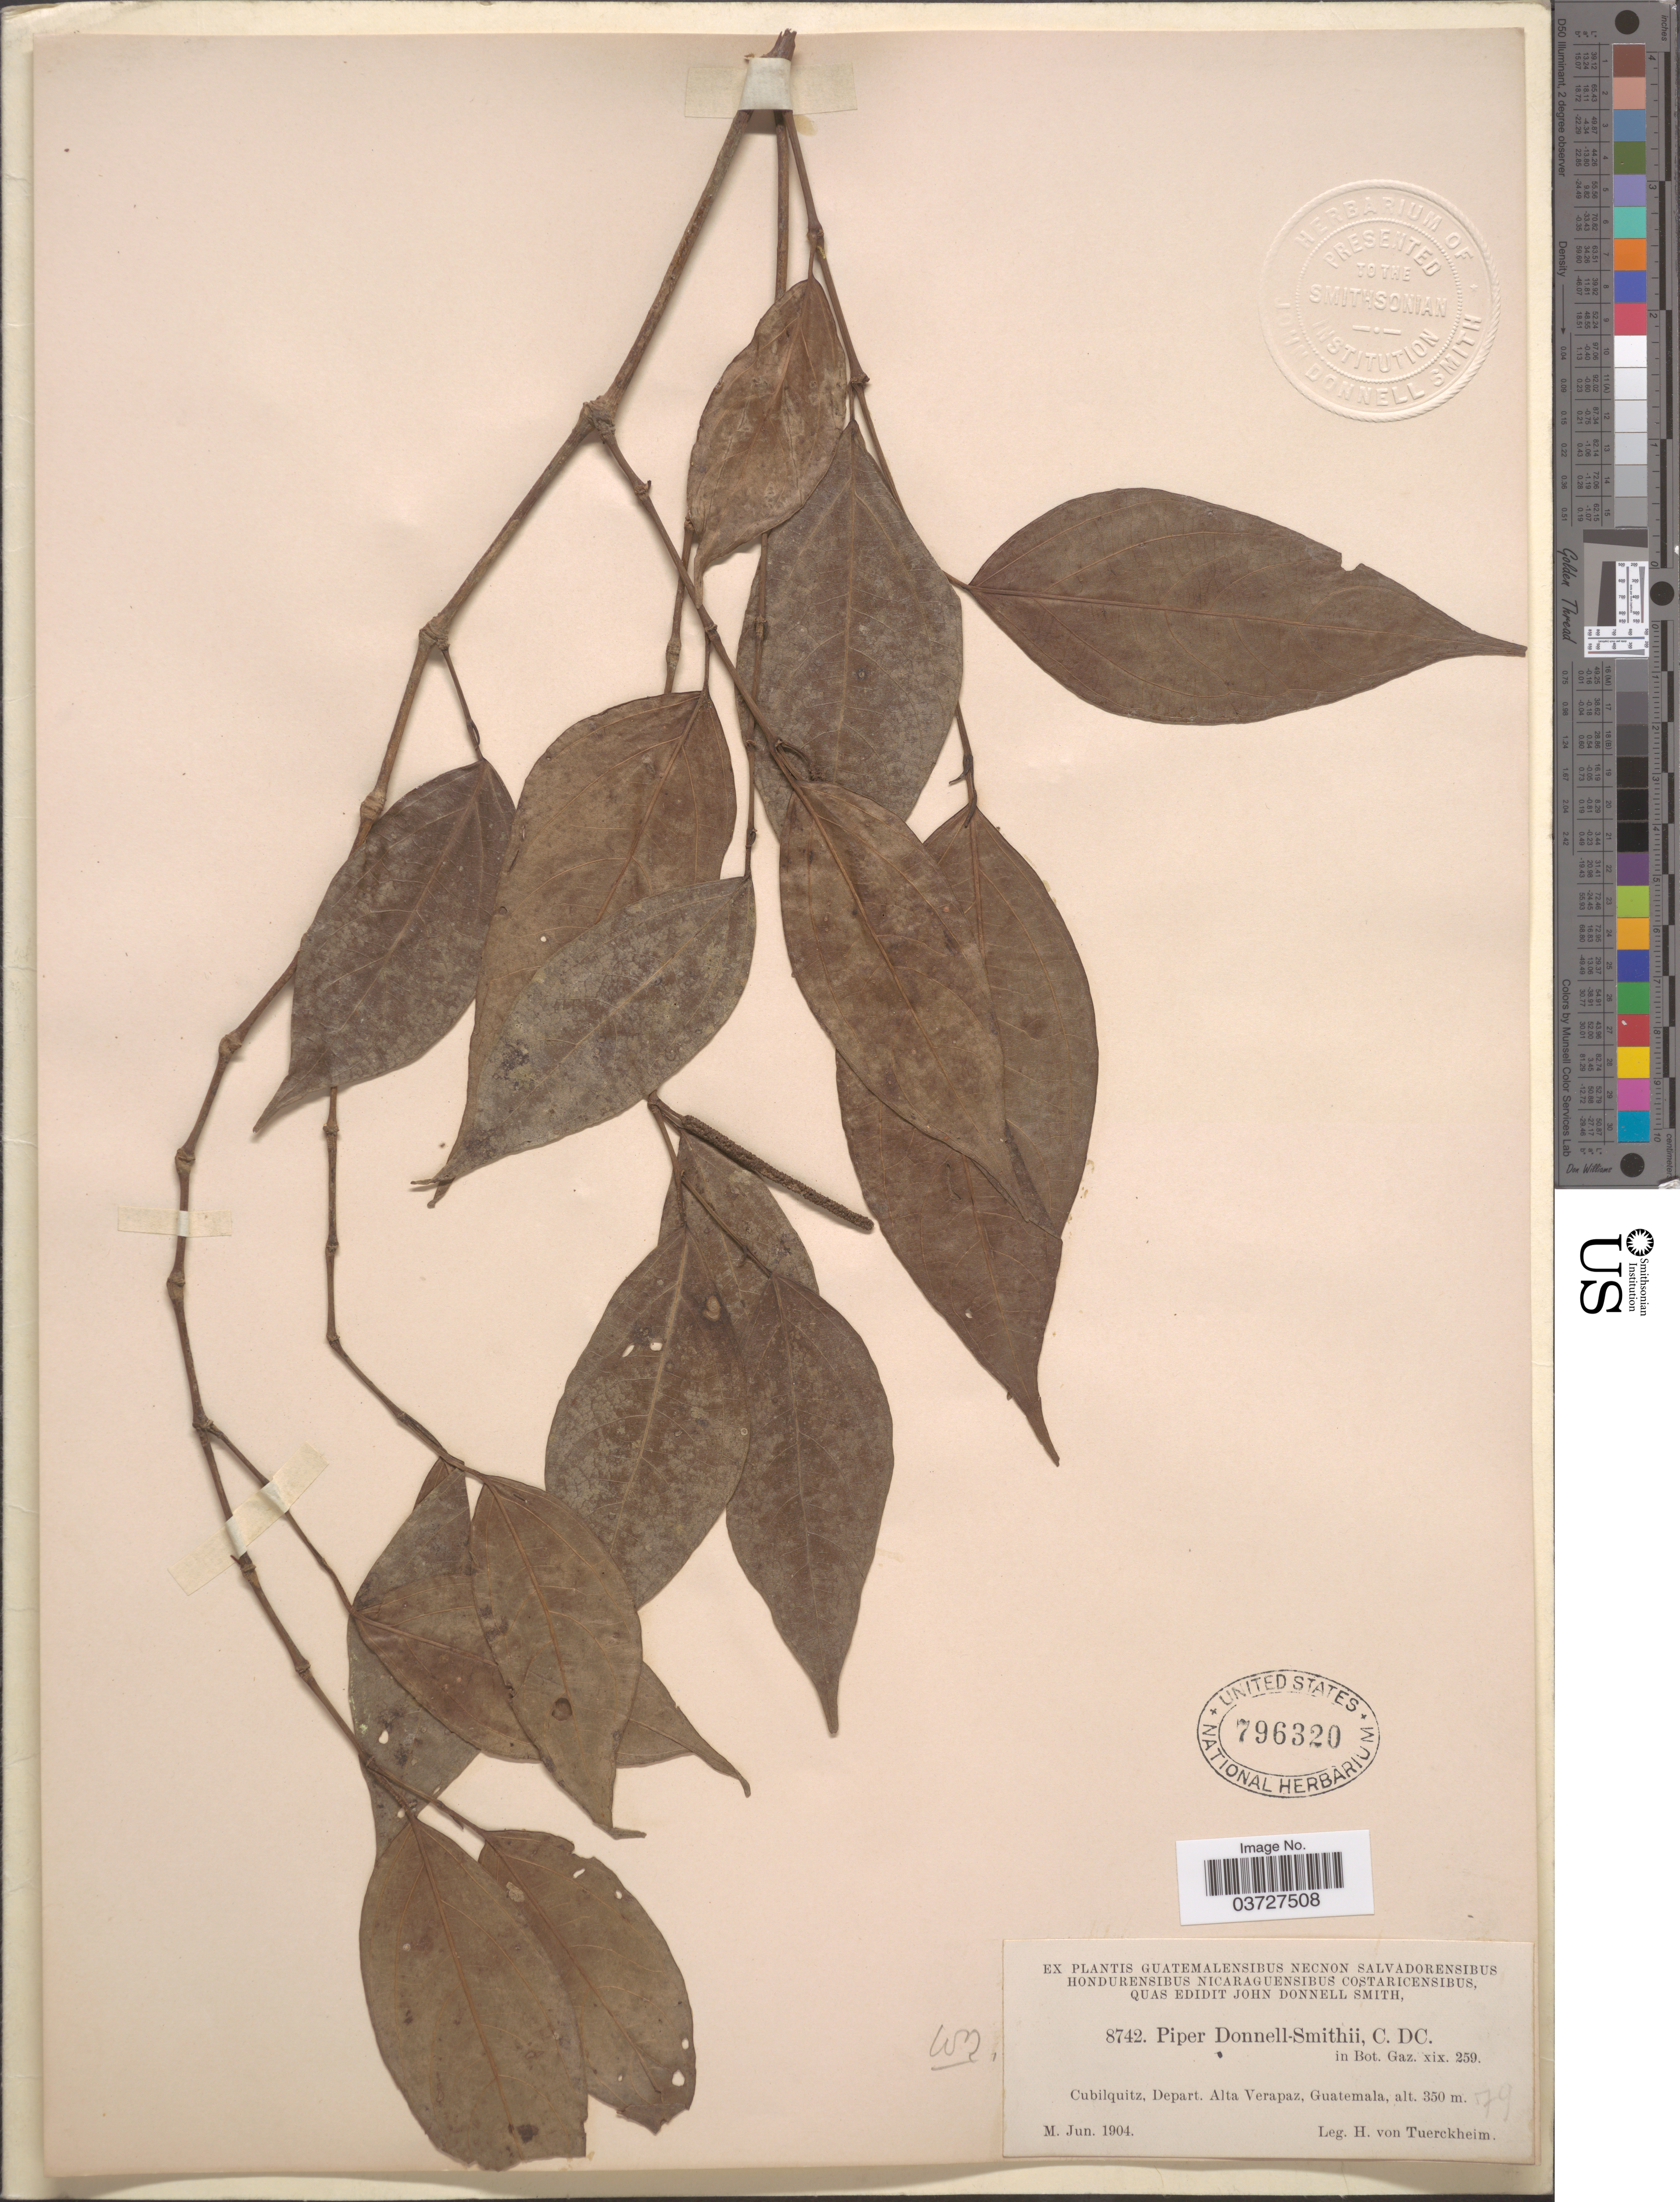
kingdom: Plantae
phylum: Tracheophyta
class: Magnoliopsida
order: Piperales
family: Piperaceae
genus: Piper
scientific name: Piper donnell-smithii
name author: C. DC.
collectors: H. von Türckheim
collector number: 8742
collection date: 1904-06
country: Guatemala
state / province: Alta Verapaz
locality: Cubilquitz, Depart. Alta Verapaz.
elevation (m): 350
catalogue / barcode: US 796320